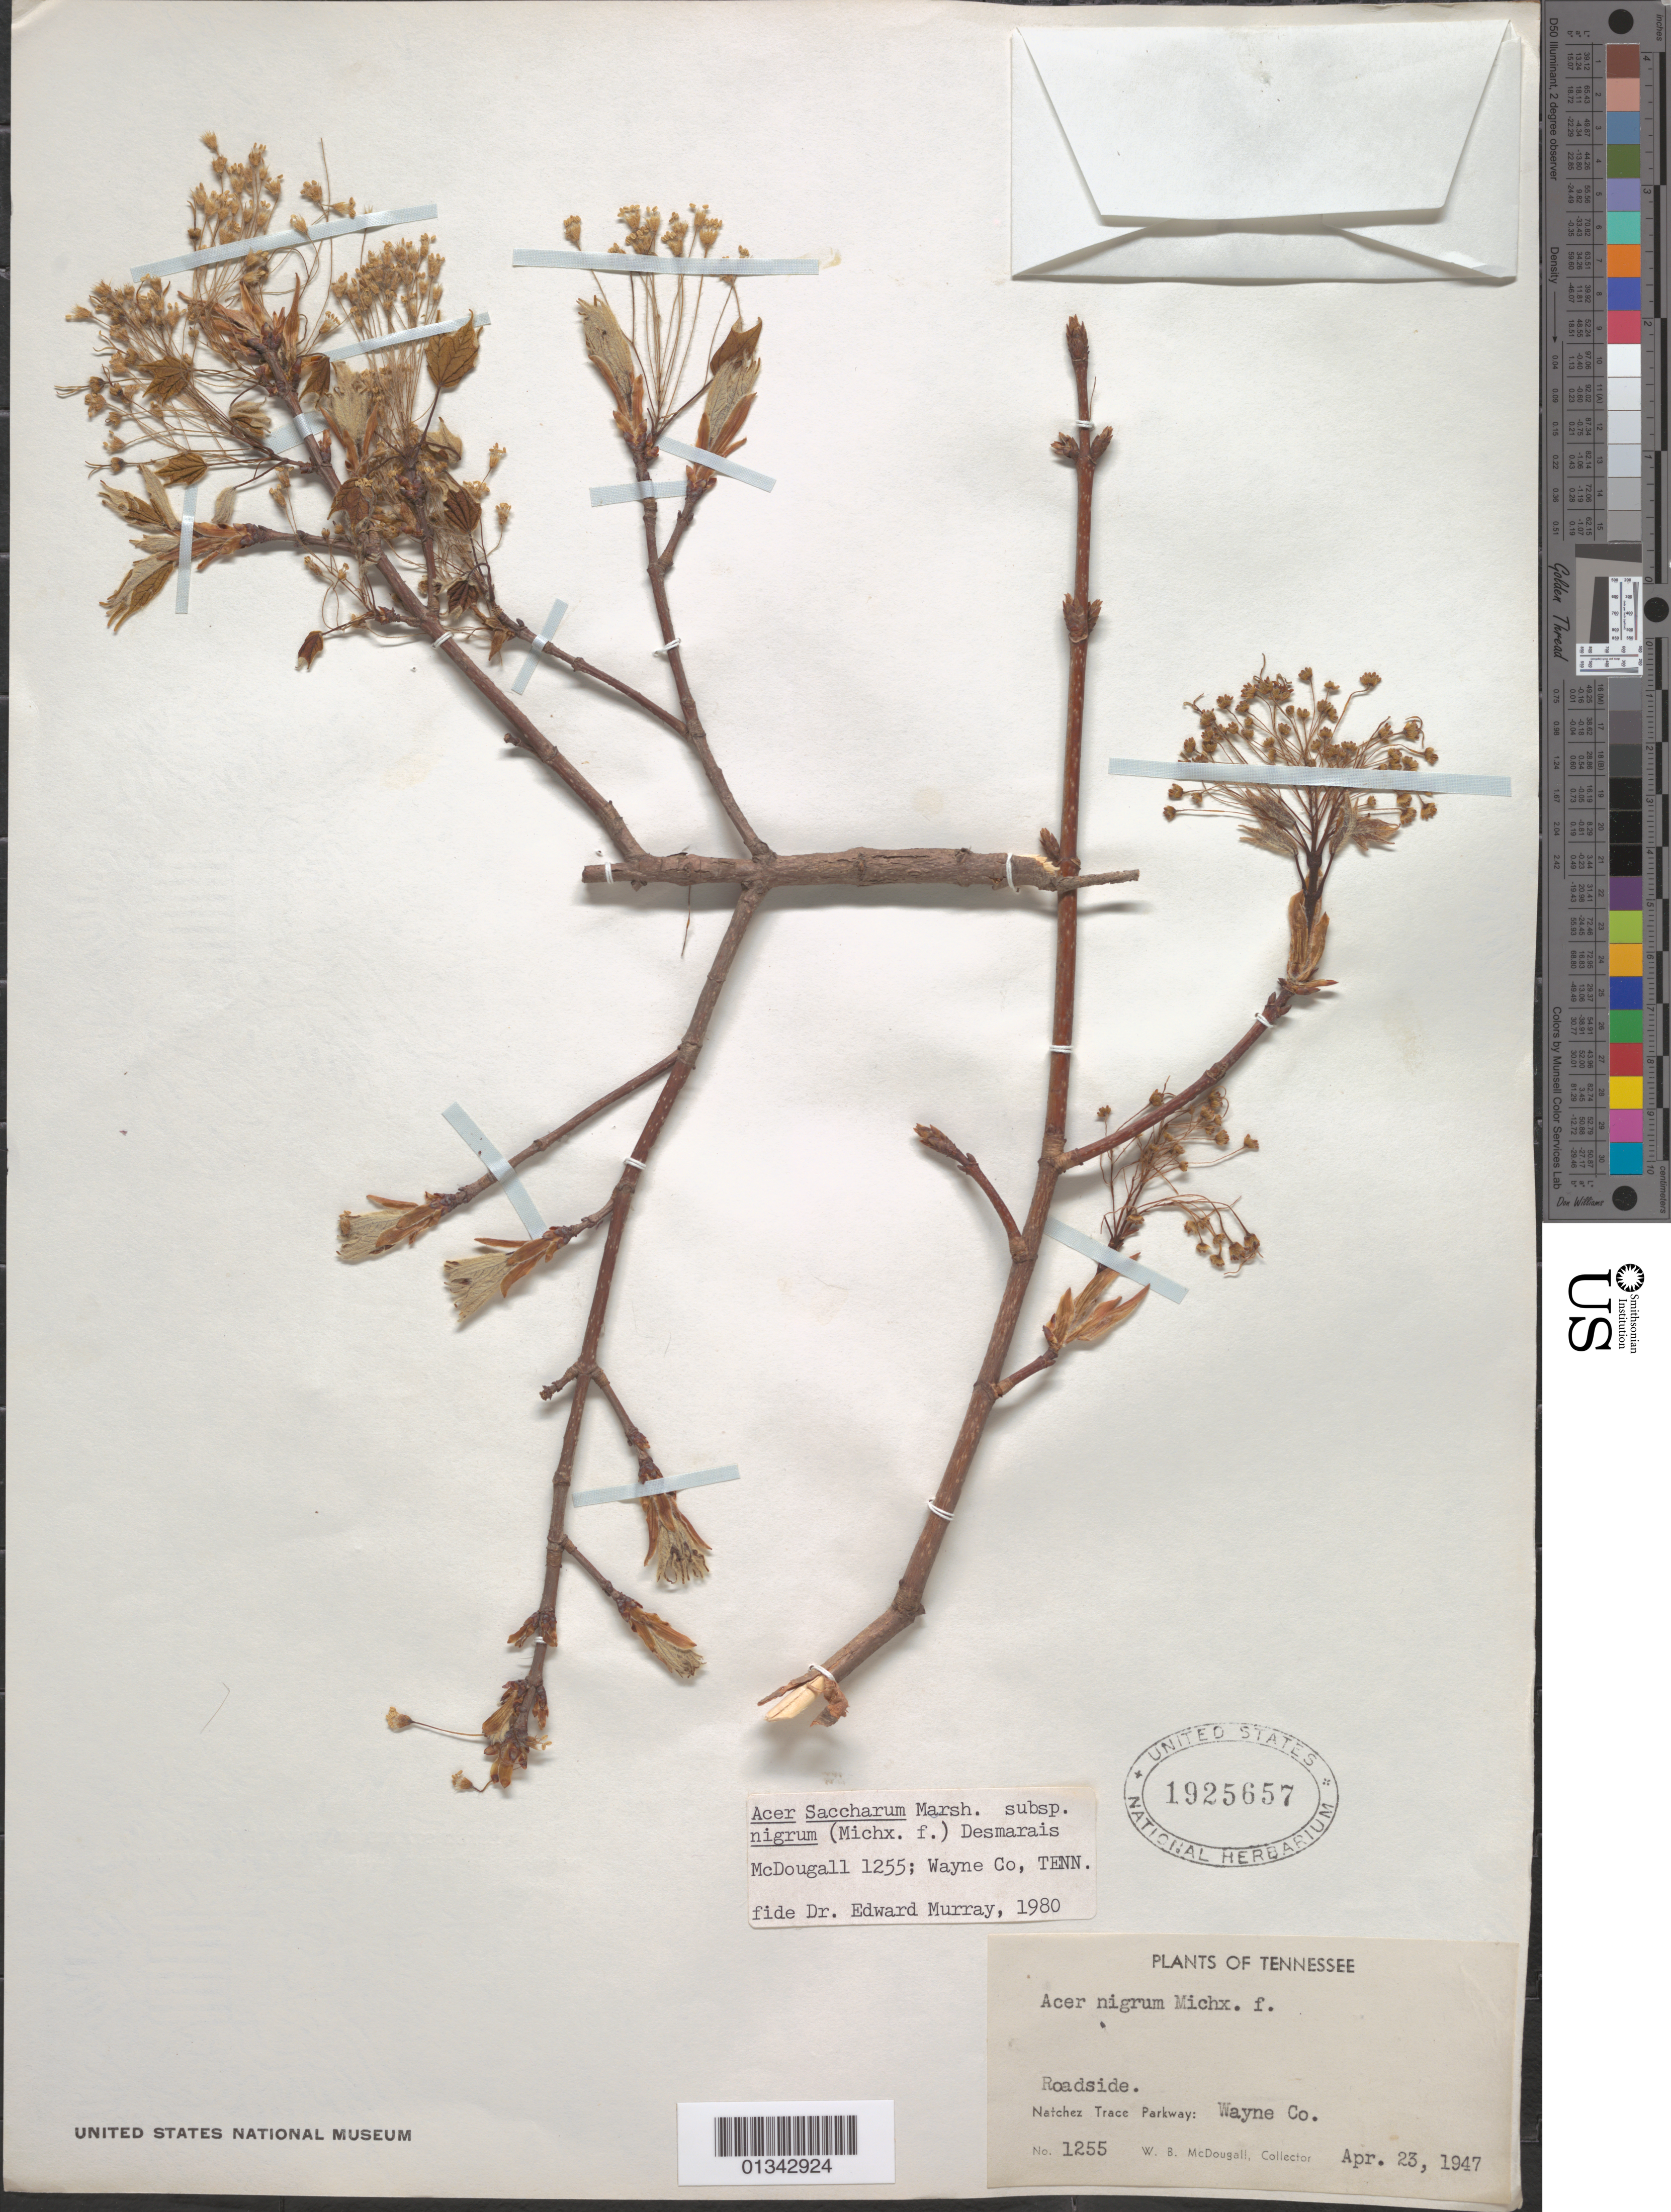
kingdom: Plantae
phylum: Tracheophyta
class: Magnoliopsida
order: Sapindales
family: Sapindaceae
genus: Acer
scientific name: Acer saccharum subsp. nigrum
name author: (F. Michx.) Desmarais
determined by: Murray, Edward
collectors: W. B. McDougal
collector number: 1255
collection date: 1947-04-23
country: United States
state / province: Tennessee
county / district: Wayne County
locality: Wayne County, Natchez Trace Parkway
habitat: Roadside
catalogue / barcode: US 1925657